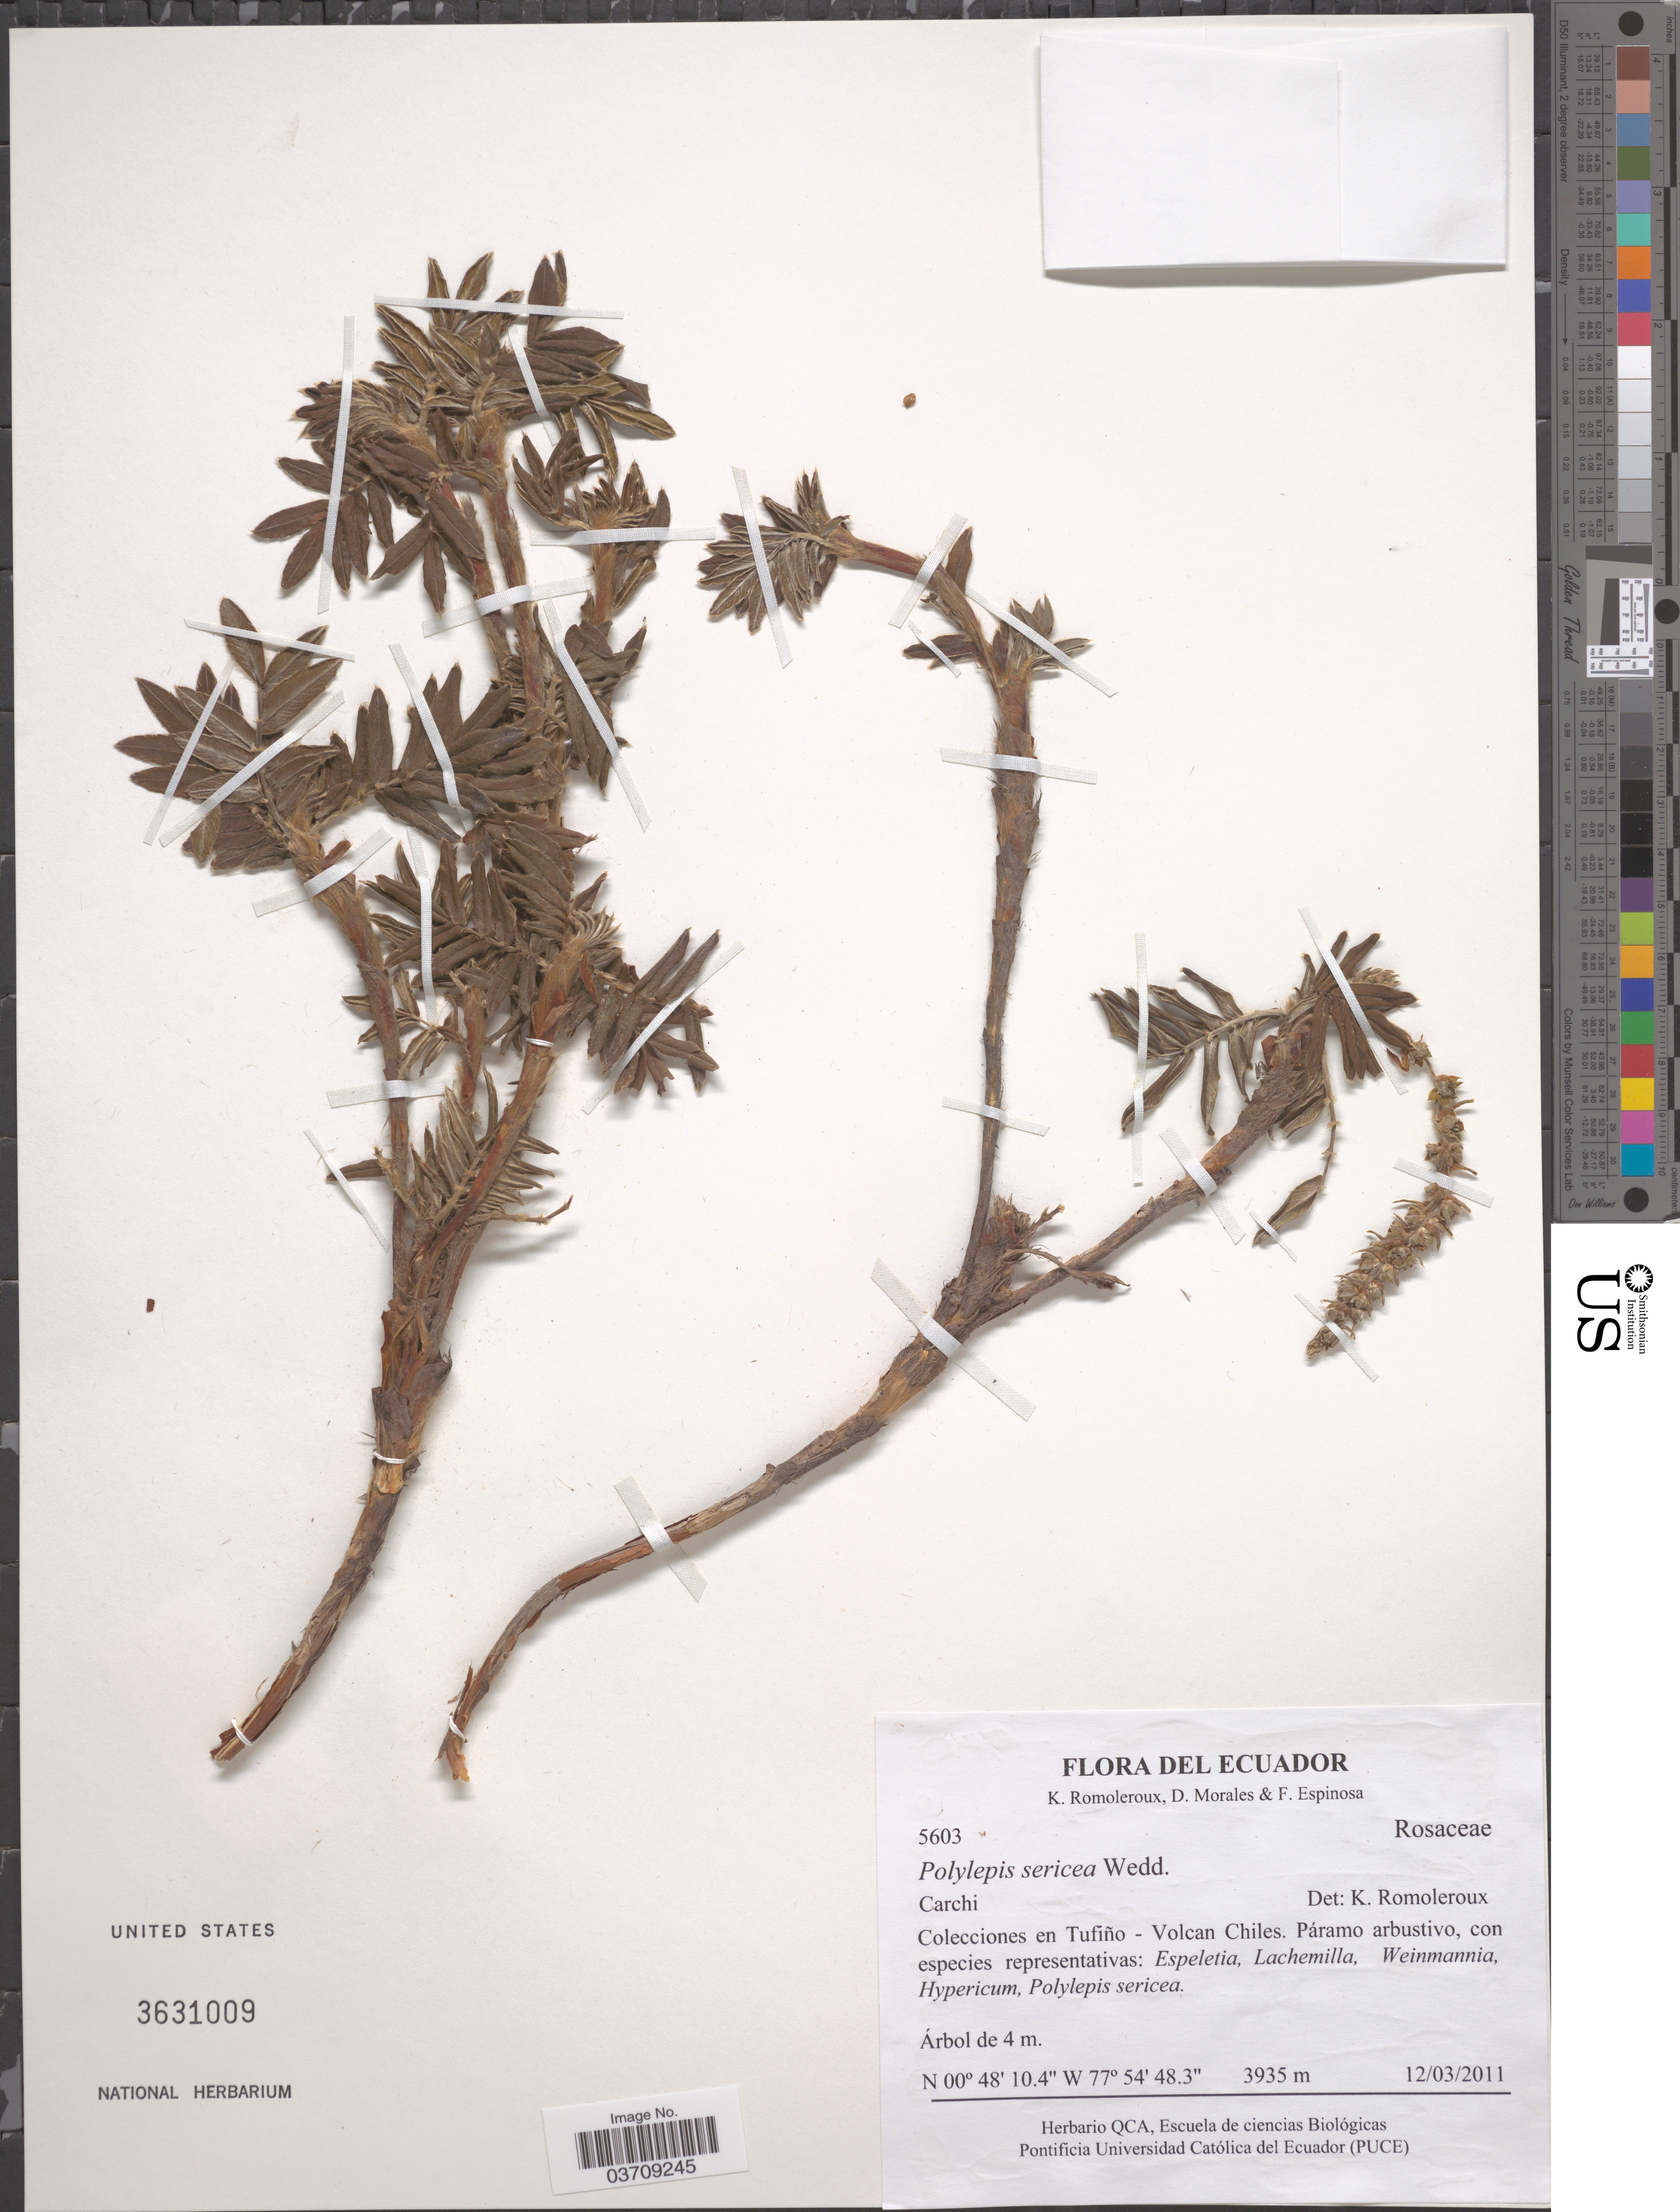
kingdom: Plantae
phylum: Tracheophyta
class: Magnoliopsida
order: Rosales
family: Rosaceae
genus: Polylepis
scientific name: Polylepis sericea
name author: Wedd.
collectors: K. Romoleroux, D. Morales & F. Espinosa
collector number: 5603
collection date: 2011-03-12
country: Ecuador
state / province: Carchi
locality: En Tufiño - Volcan Chiles. Páramo arbustivo, con especies representativas.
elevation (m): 3935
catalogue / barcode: US 3631009